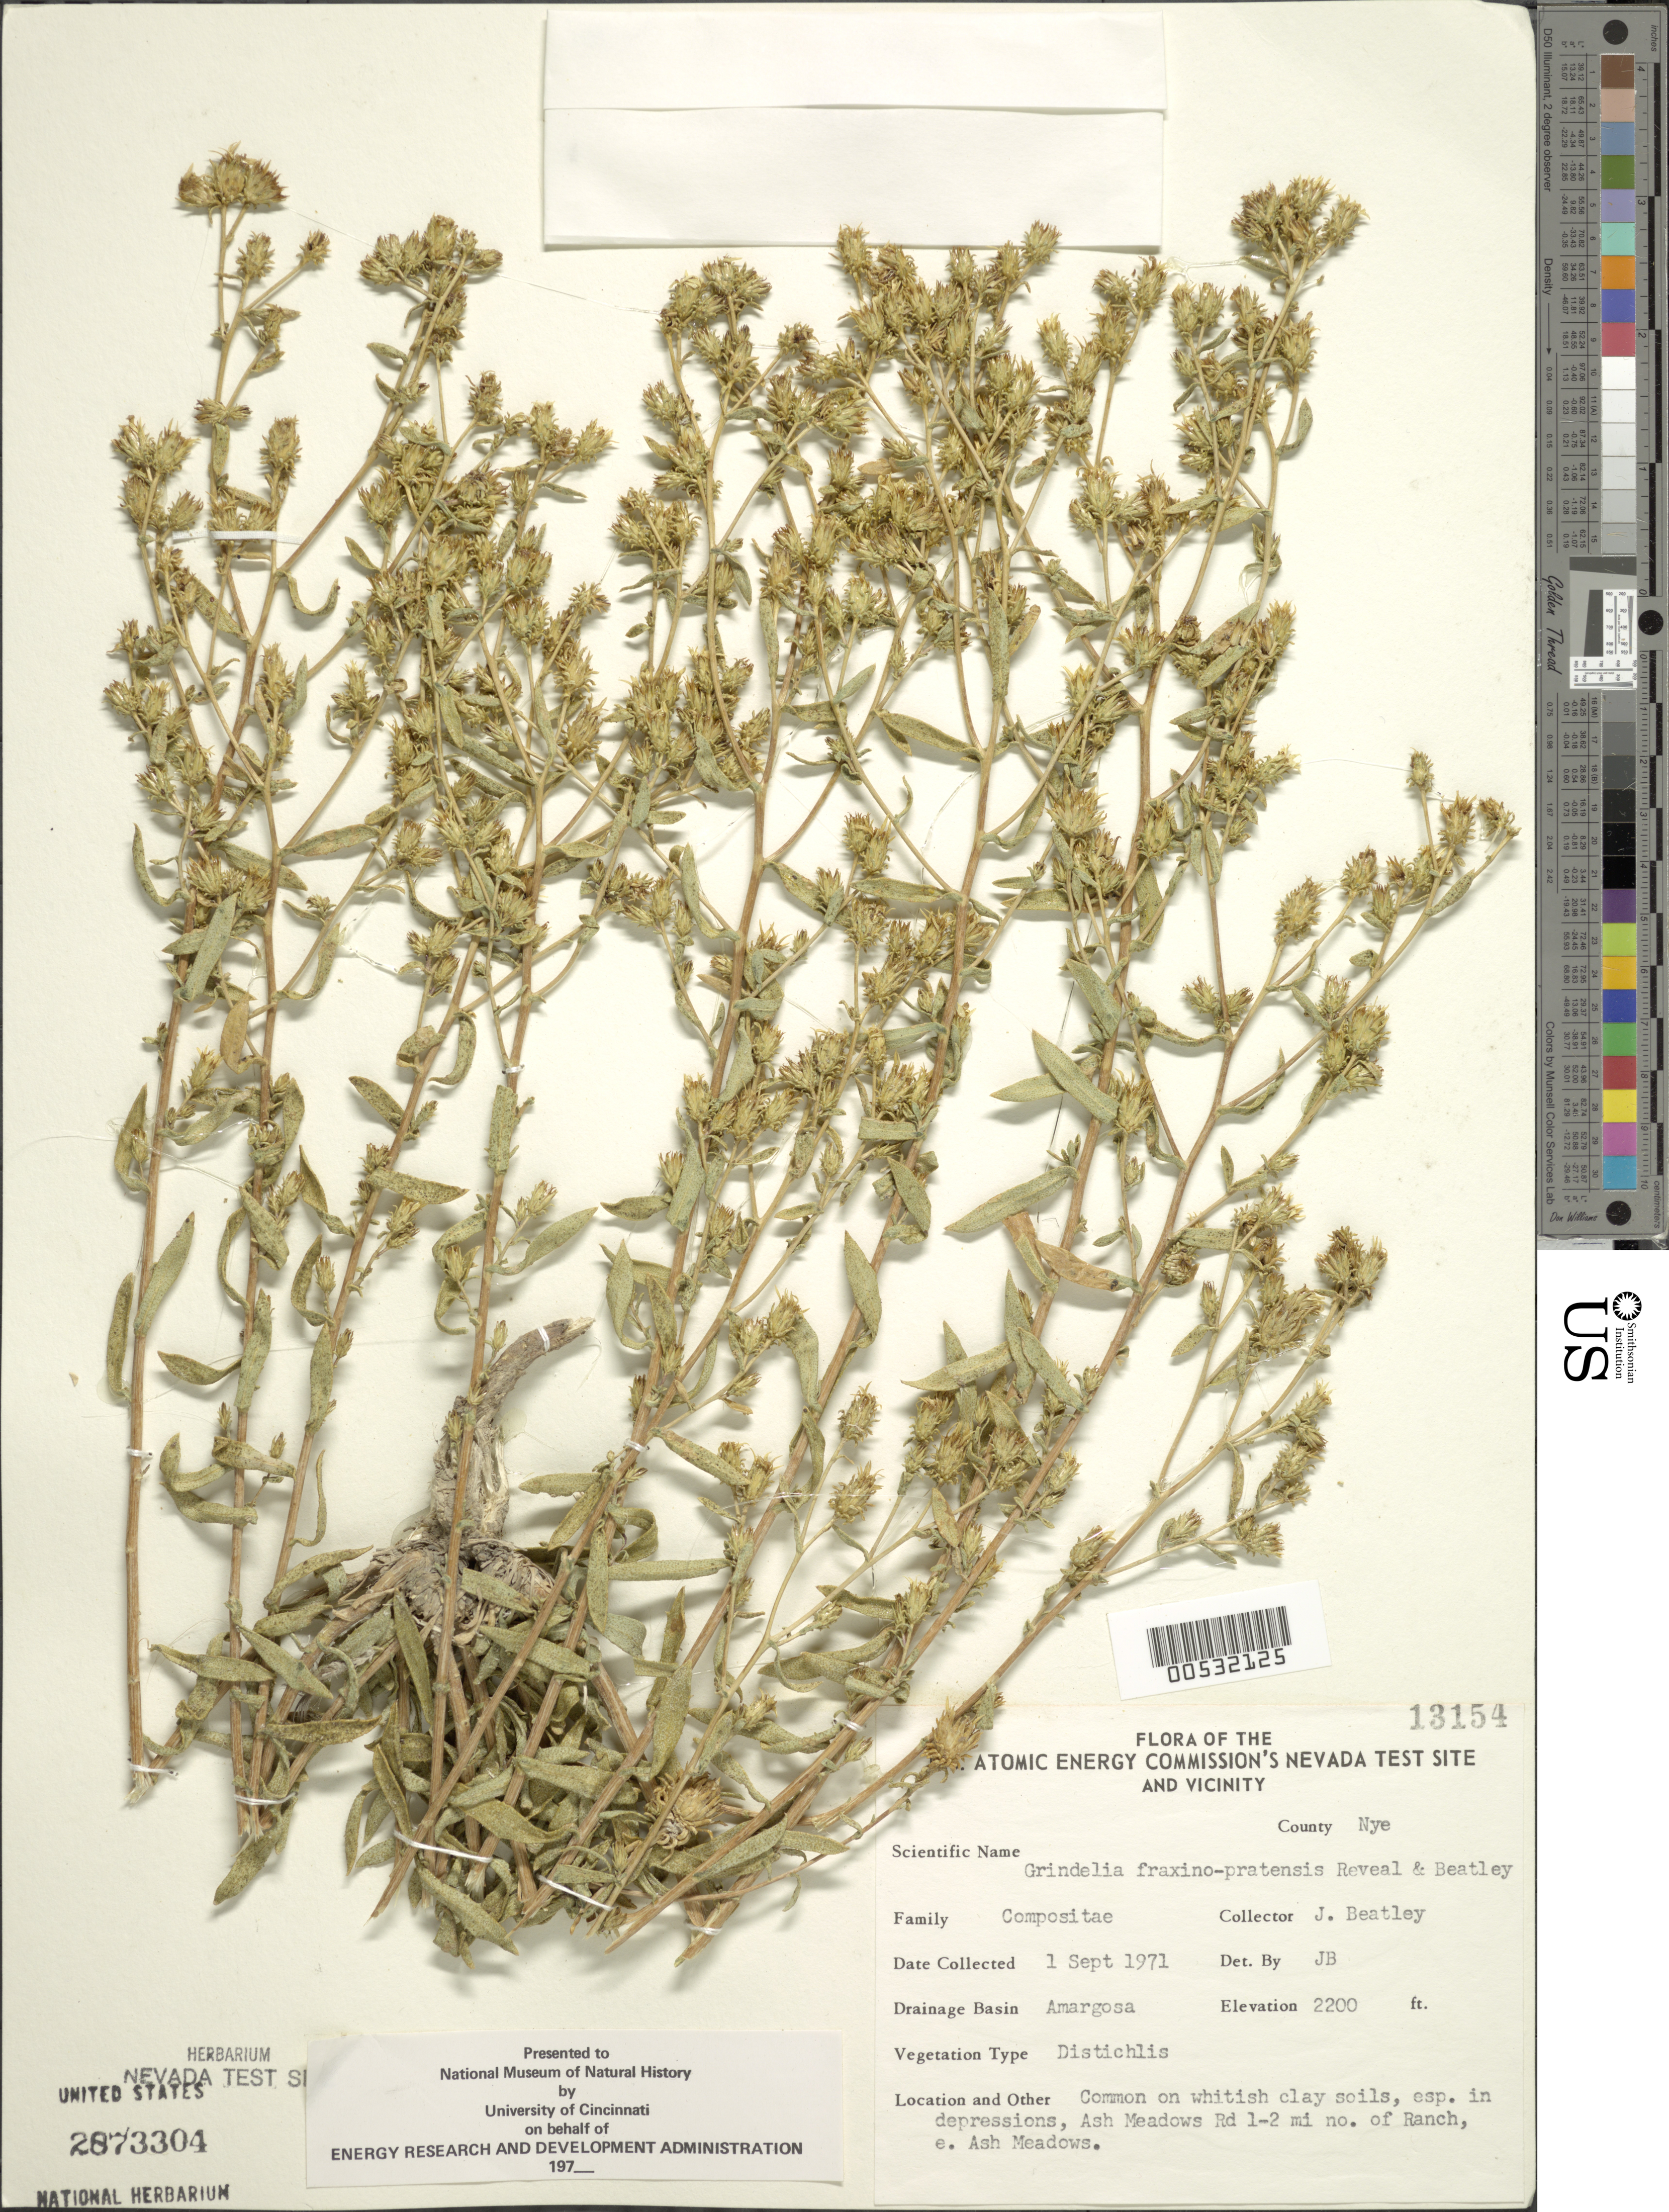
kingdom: Plantae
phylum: Tracheophyta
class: Magnoliopsida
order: Asterales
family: Asteraceae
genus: Grindelia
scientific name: Grindelia fraxino-pratensis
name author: Reveal & Beatley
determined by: Beatley, J. C.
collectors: J. C. Beatley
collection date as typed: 01 Sep 1971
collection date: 1971-09-01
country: United States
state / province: Nevada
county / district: Nye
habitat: Common on whitish clay soils, esp. in depressions.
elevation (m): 670.5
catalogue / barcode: US 2873304